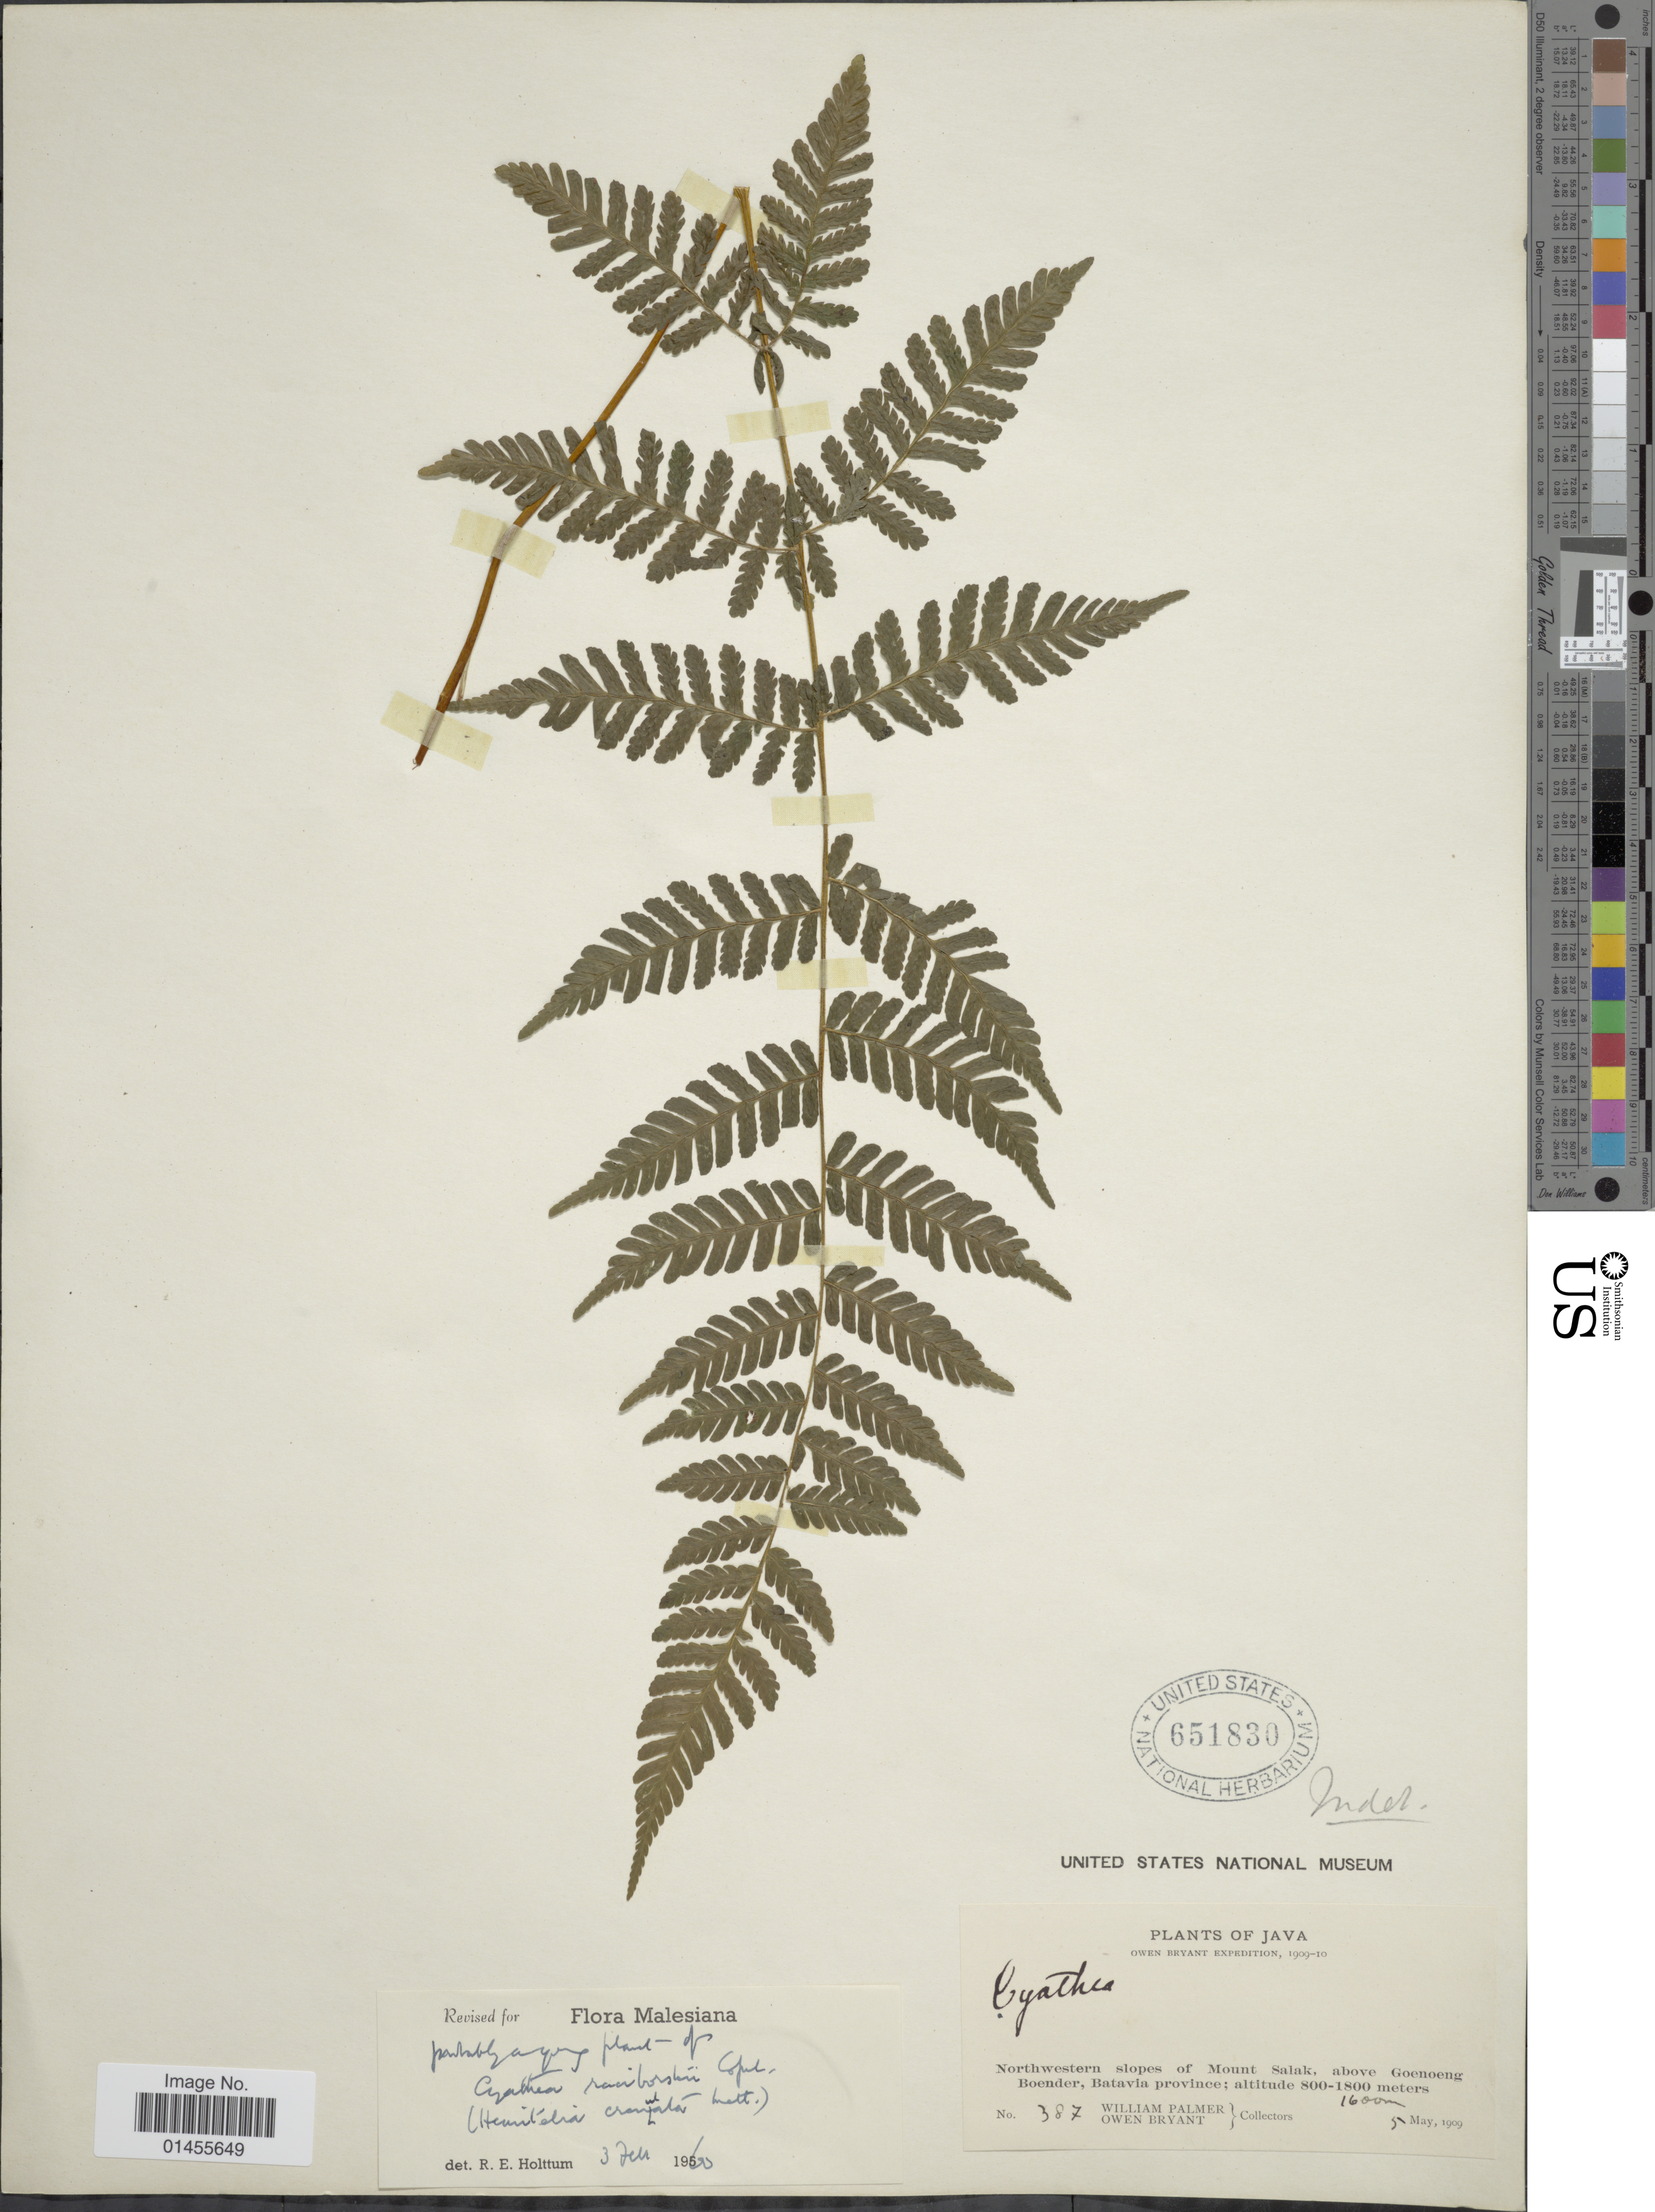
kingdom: Plantae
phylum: Tracheophyta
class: Polypodiopsida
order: Cyatheales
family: Cyatheaceae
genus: Alsophila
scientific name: Alsophila polycarpa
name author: (Jungh.) R.M. Tryon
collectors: W. Palmer & O. Bryant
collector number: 387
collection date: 1909-05-05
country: Indonesia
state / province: Java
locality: Northwestern slopes of Mount Salak, above Goenoeng Boender, Batavia province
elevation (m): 1600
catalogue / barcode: US 651830